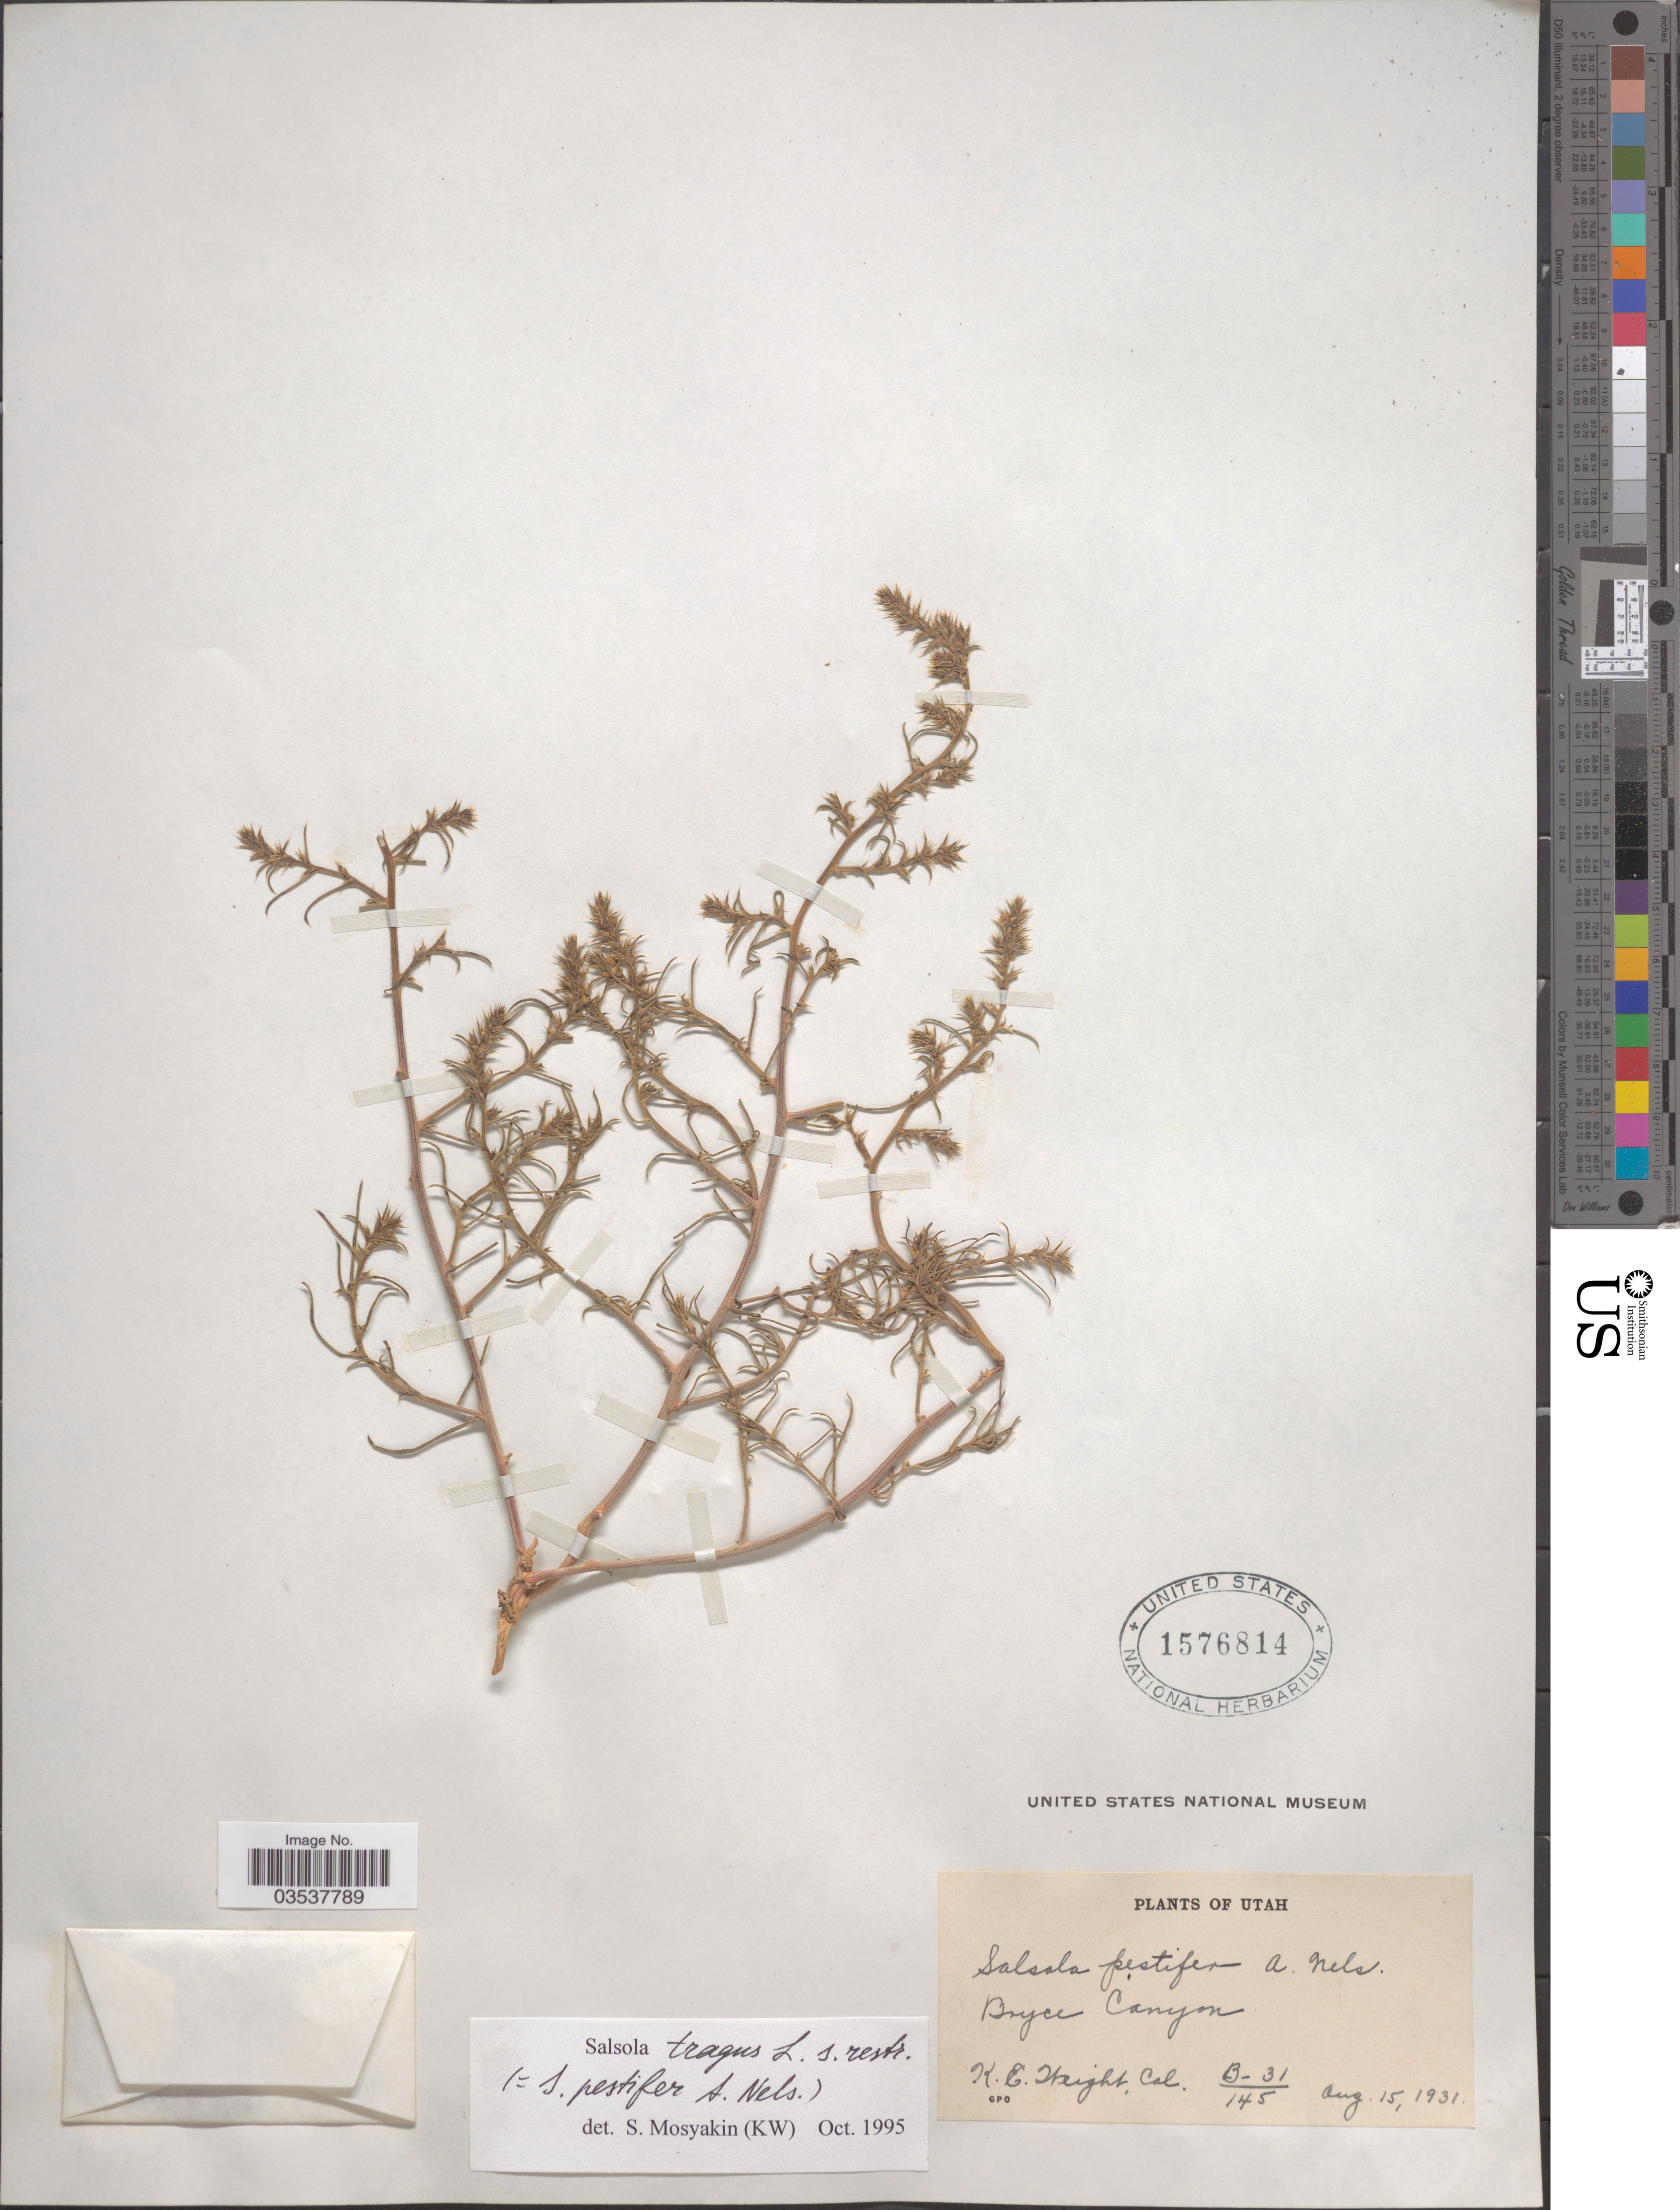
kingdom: Plantae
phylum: Tracheophyta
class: Magnoliopsida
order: Caryophyllales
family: Amaranthaceae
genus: Salsola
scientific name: Salsola pestifer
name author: A. Nelson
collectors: K. Weight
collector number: B-31/145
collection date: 1931-08-15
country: United States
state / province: Utah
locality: Bryce Canyon.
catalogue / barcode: US 1576814